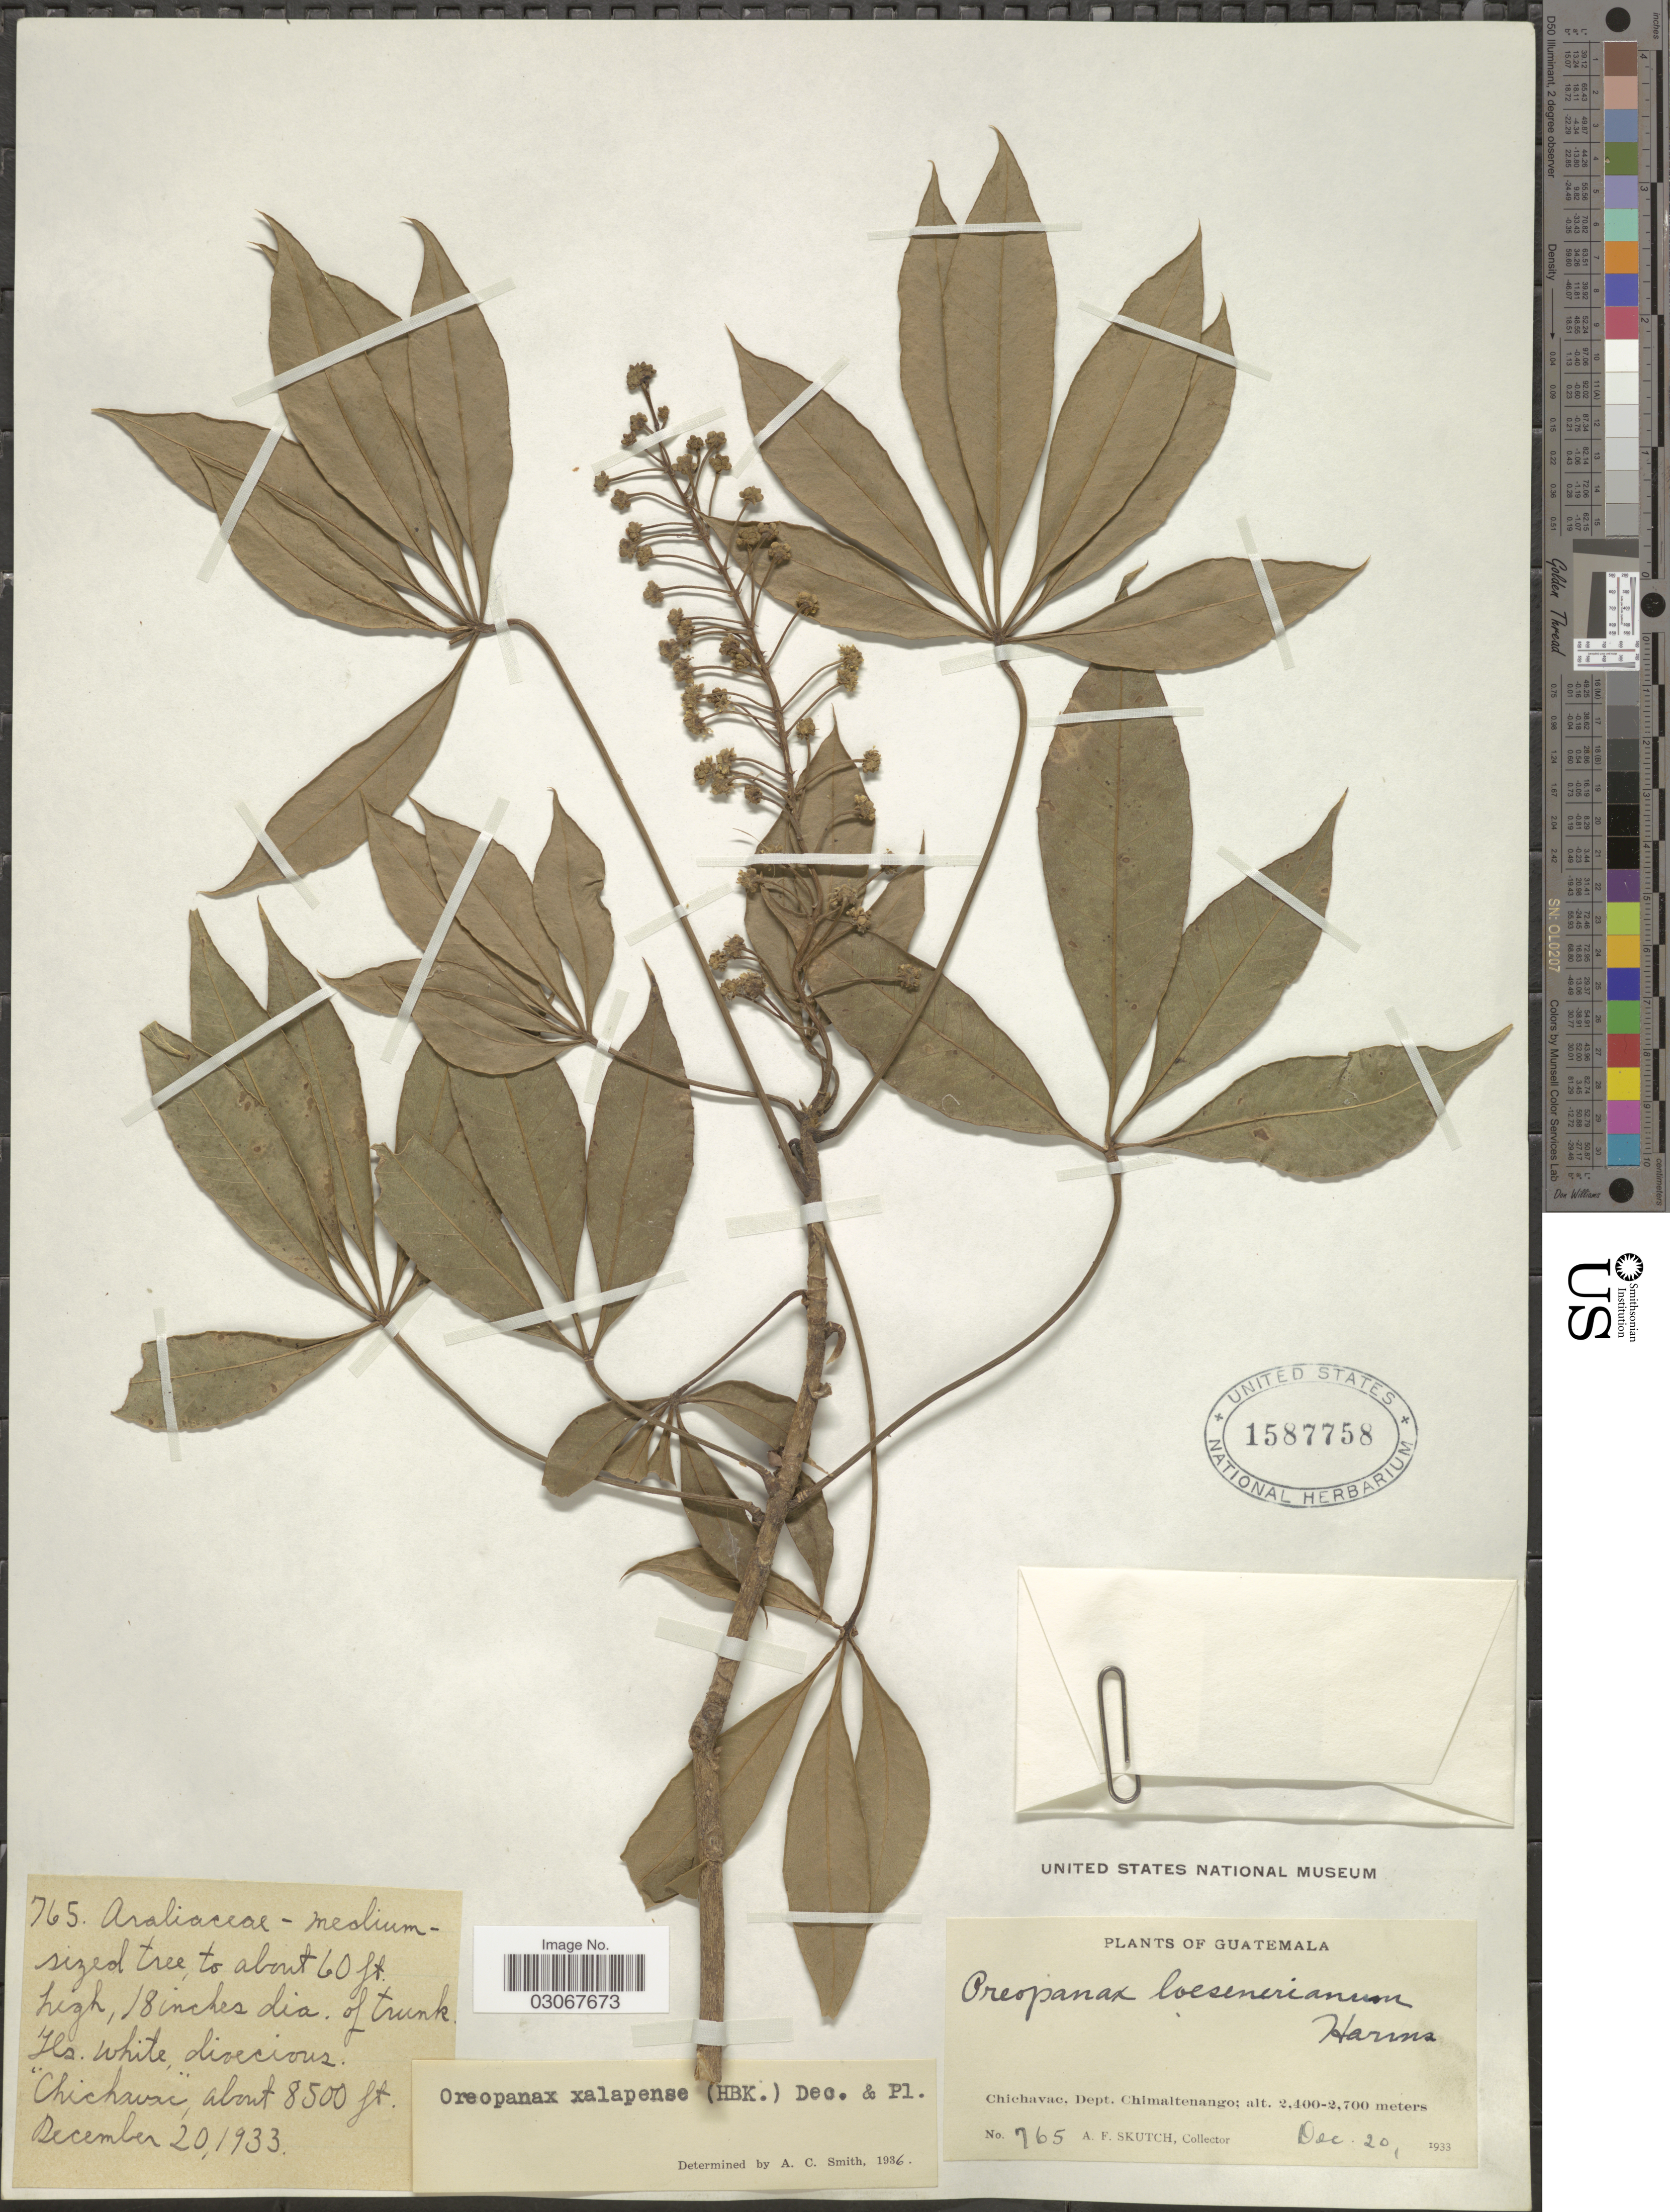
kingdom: Plantae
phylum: Tracheophyta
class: Magnoliopsida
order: Apiales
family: Araliaceae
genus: Oreopanax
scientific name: Oreopanax xalapensis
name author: (Kunth) Decne. & Planch.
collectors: A. F. Skutch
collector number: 765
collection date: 1933-12-20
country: Guatemala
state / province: Chimaltenango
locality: Chichavac, Dept. Chimaltenango.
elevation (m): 2591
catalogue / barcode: US 1587758